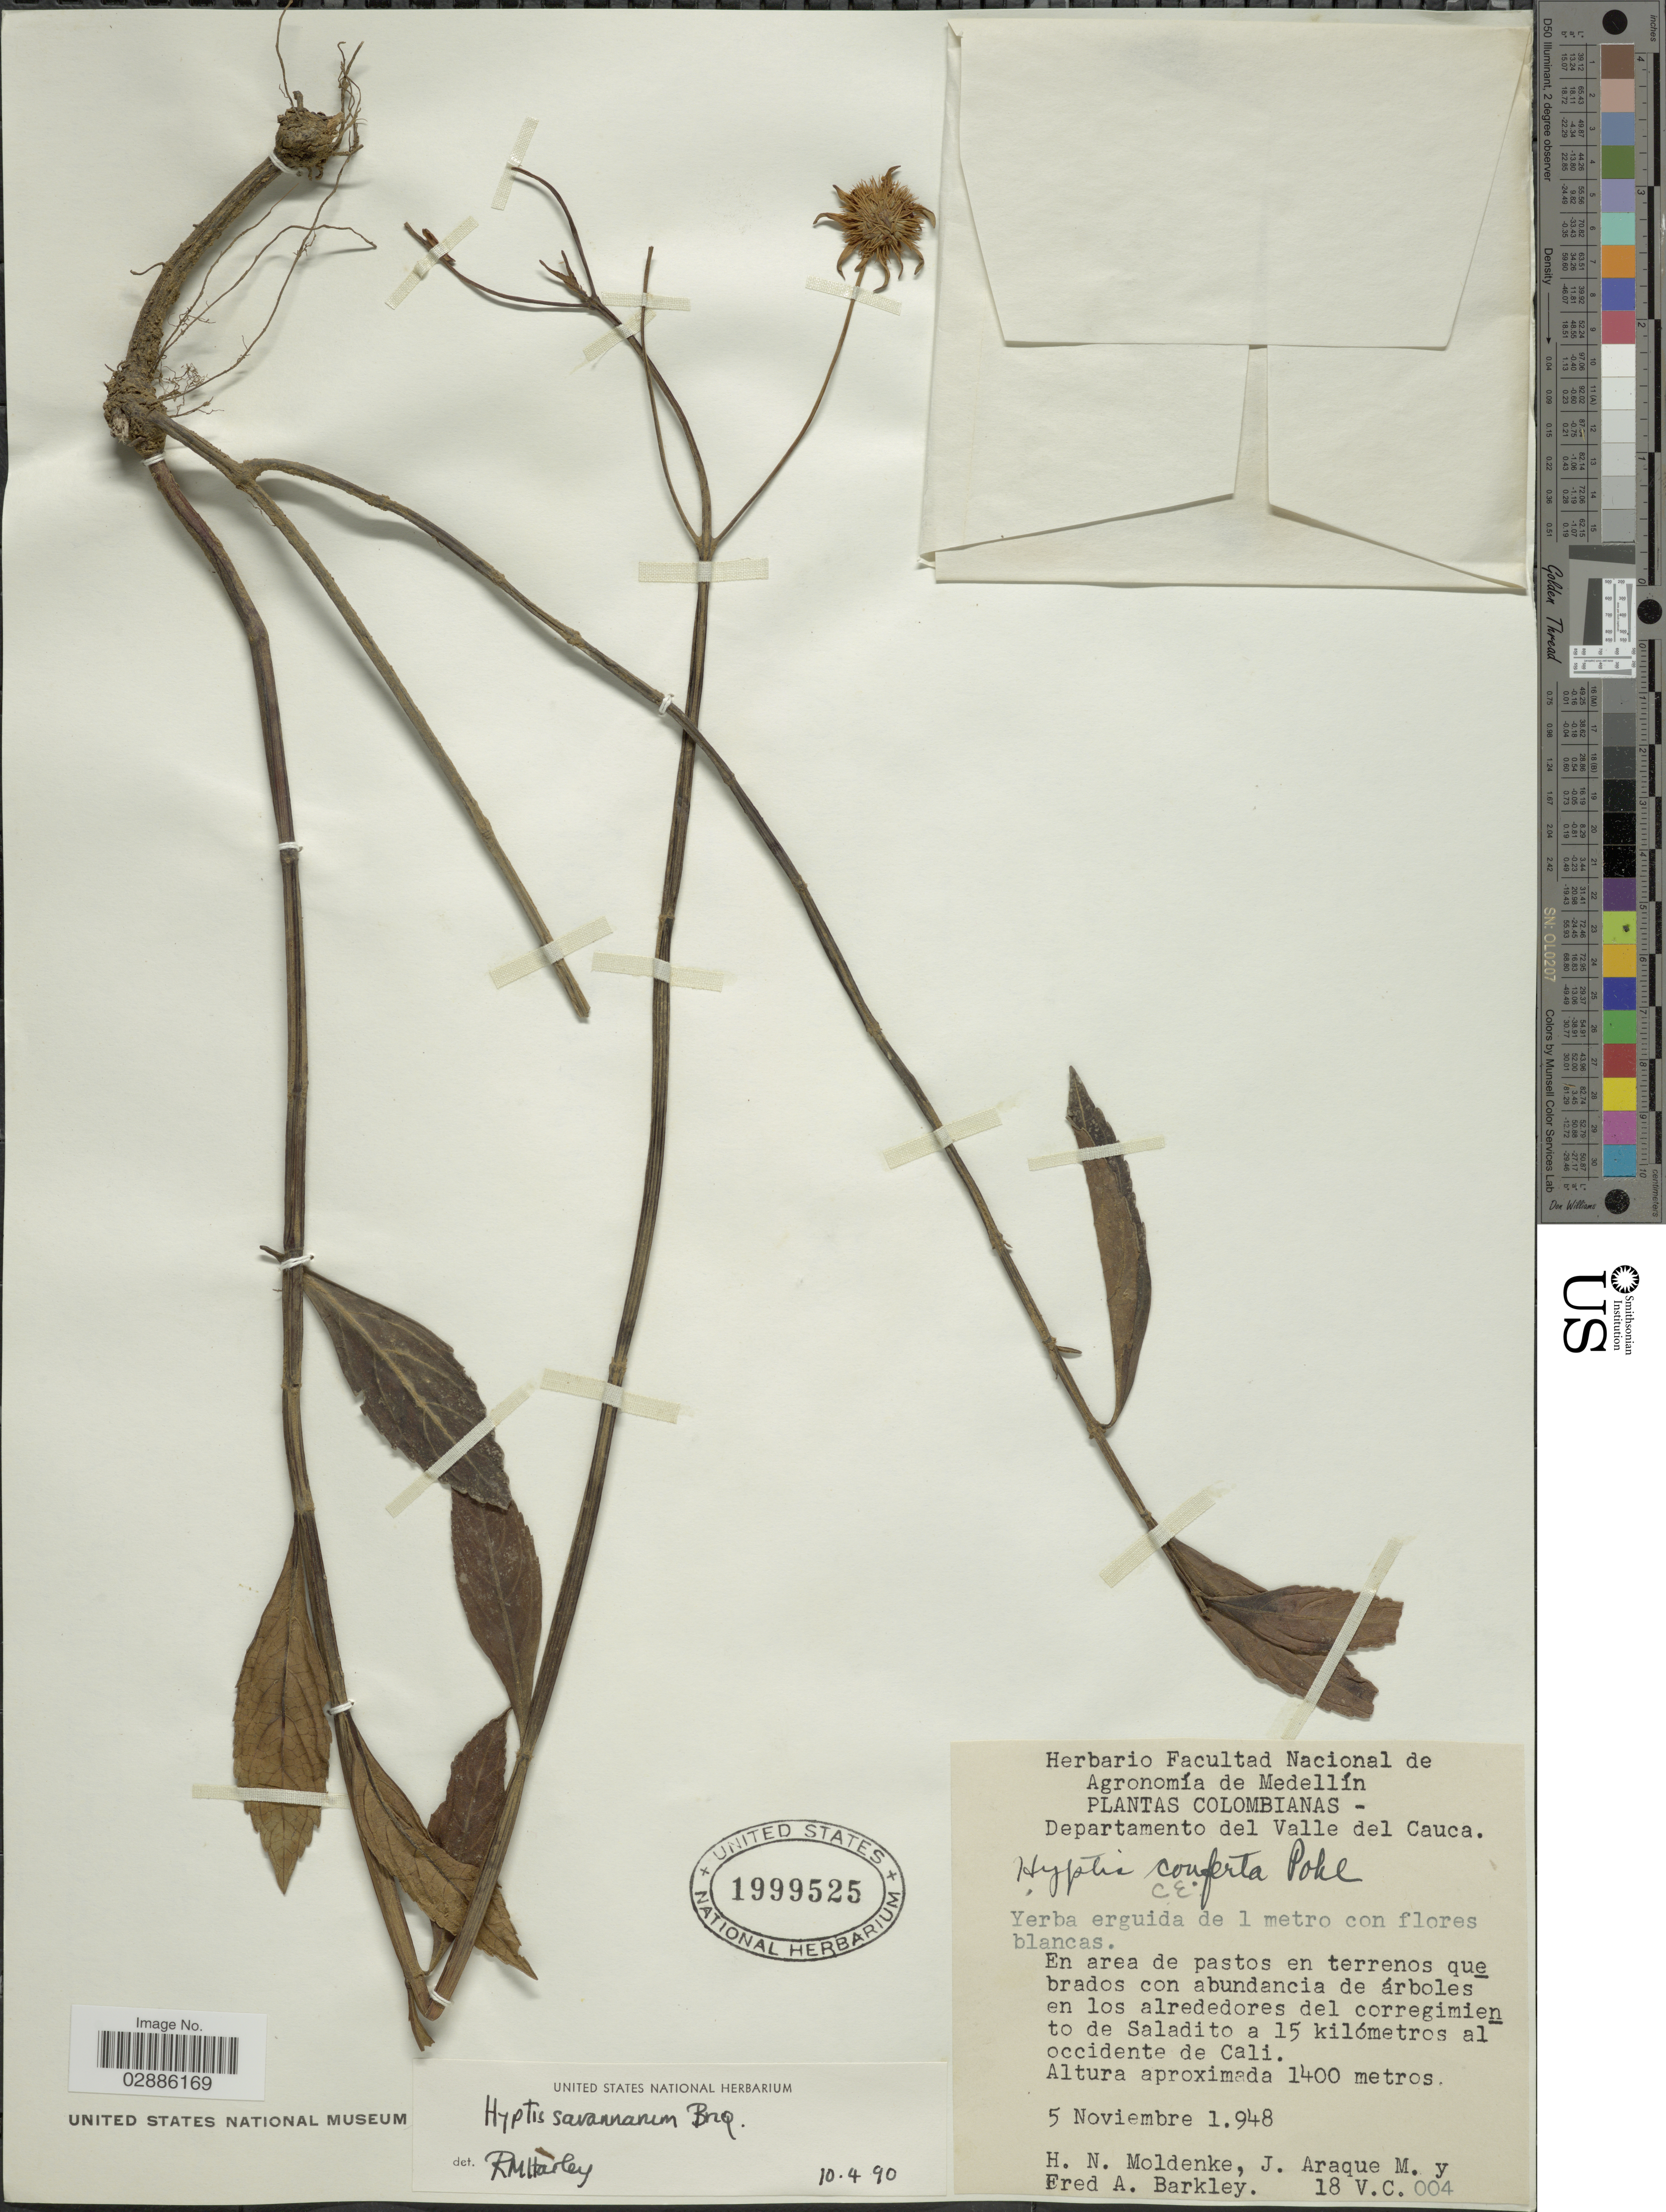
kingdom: Plantae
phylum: Tracheophyta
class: Magnoliopsida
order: Lamiales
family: Lamiaceae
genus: Hyptis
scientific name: Hyptis savannarum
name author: Briq.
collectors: H. N. Moldenke, J. Araque Molina & F. A. Barkley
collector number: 18V.C.004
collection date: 1948-11-05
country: Colombia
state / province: Valle del Cauca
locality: Departamento del Valle del Cauca. Saladito a 15 kilómetros al occidente de Cali.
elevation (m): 1400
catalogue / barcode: US 1999525